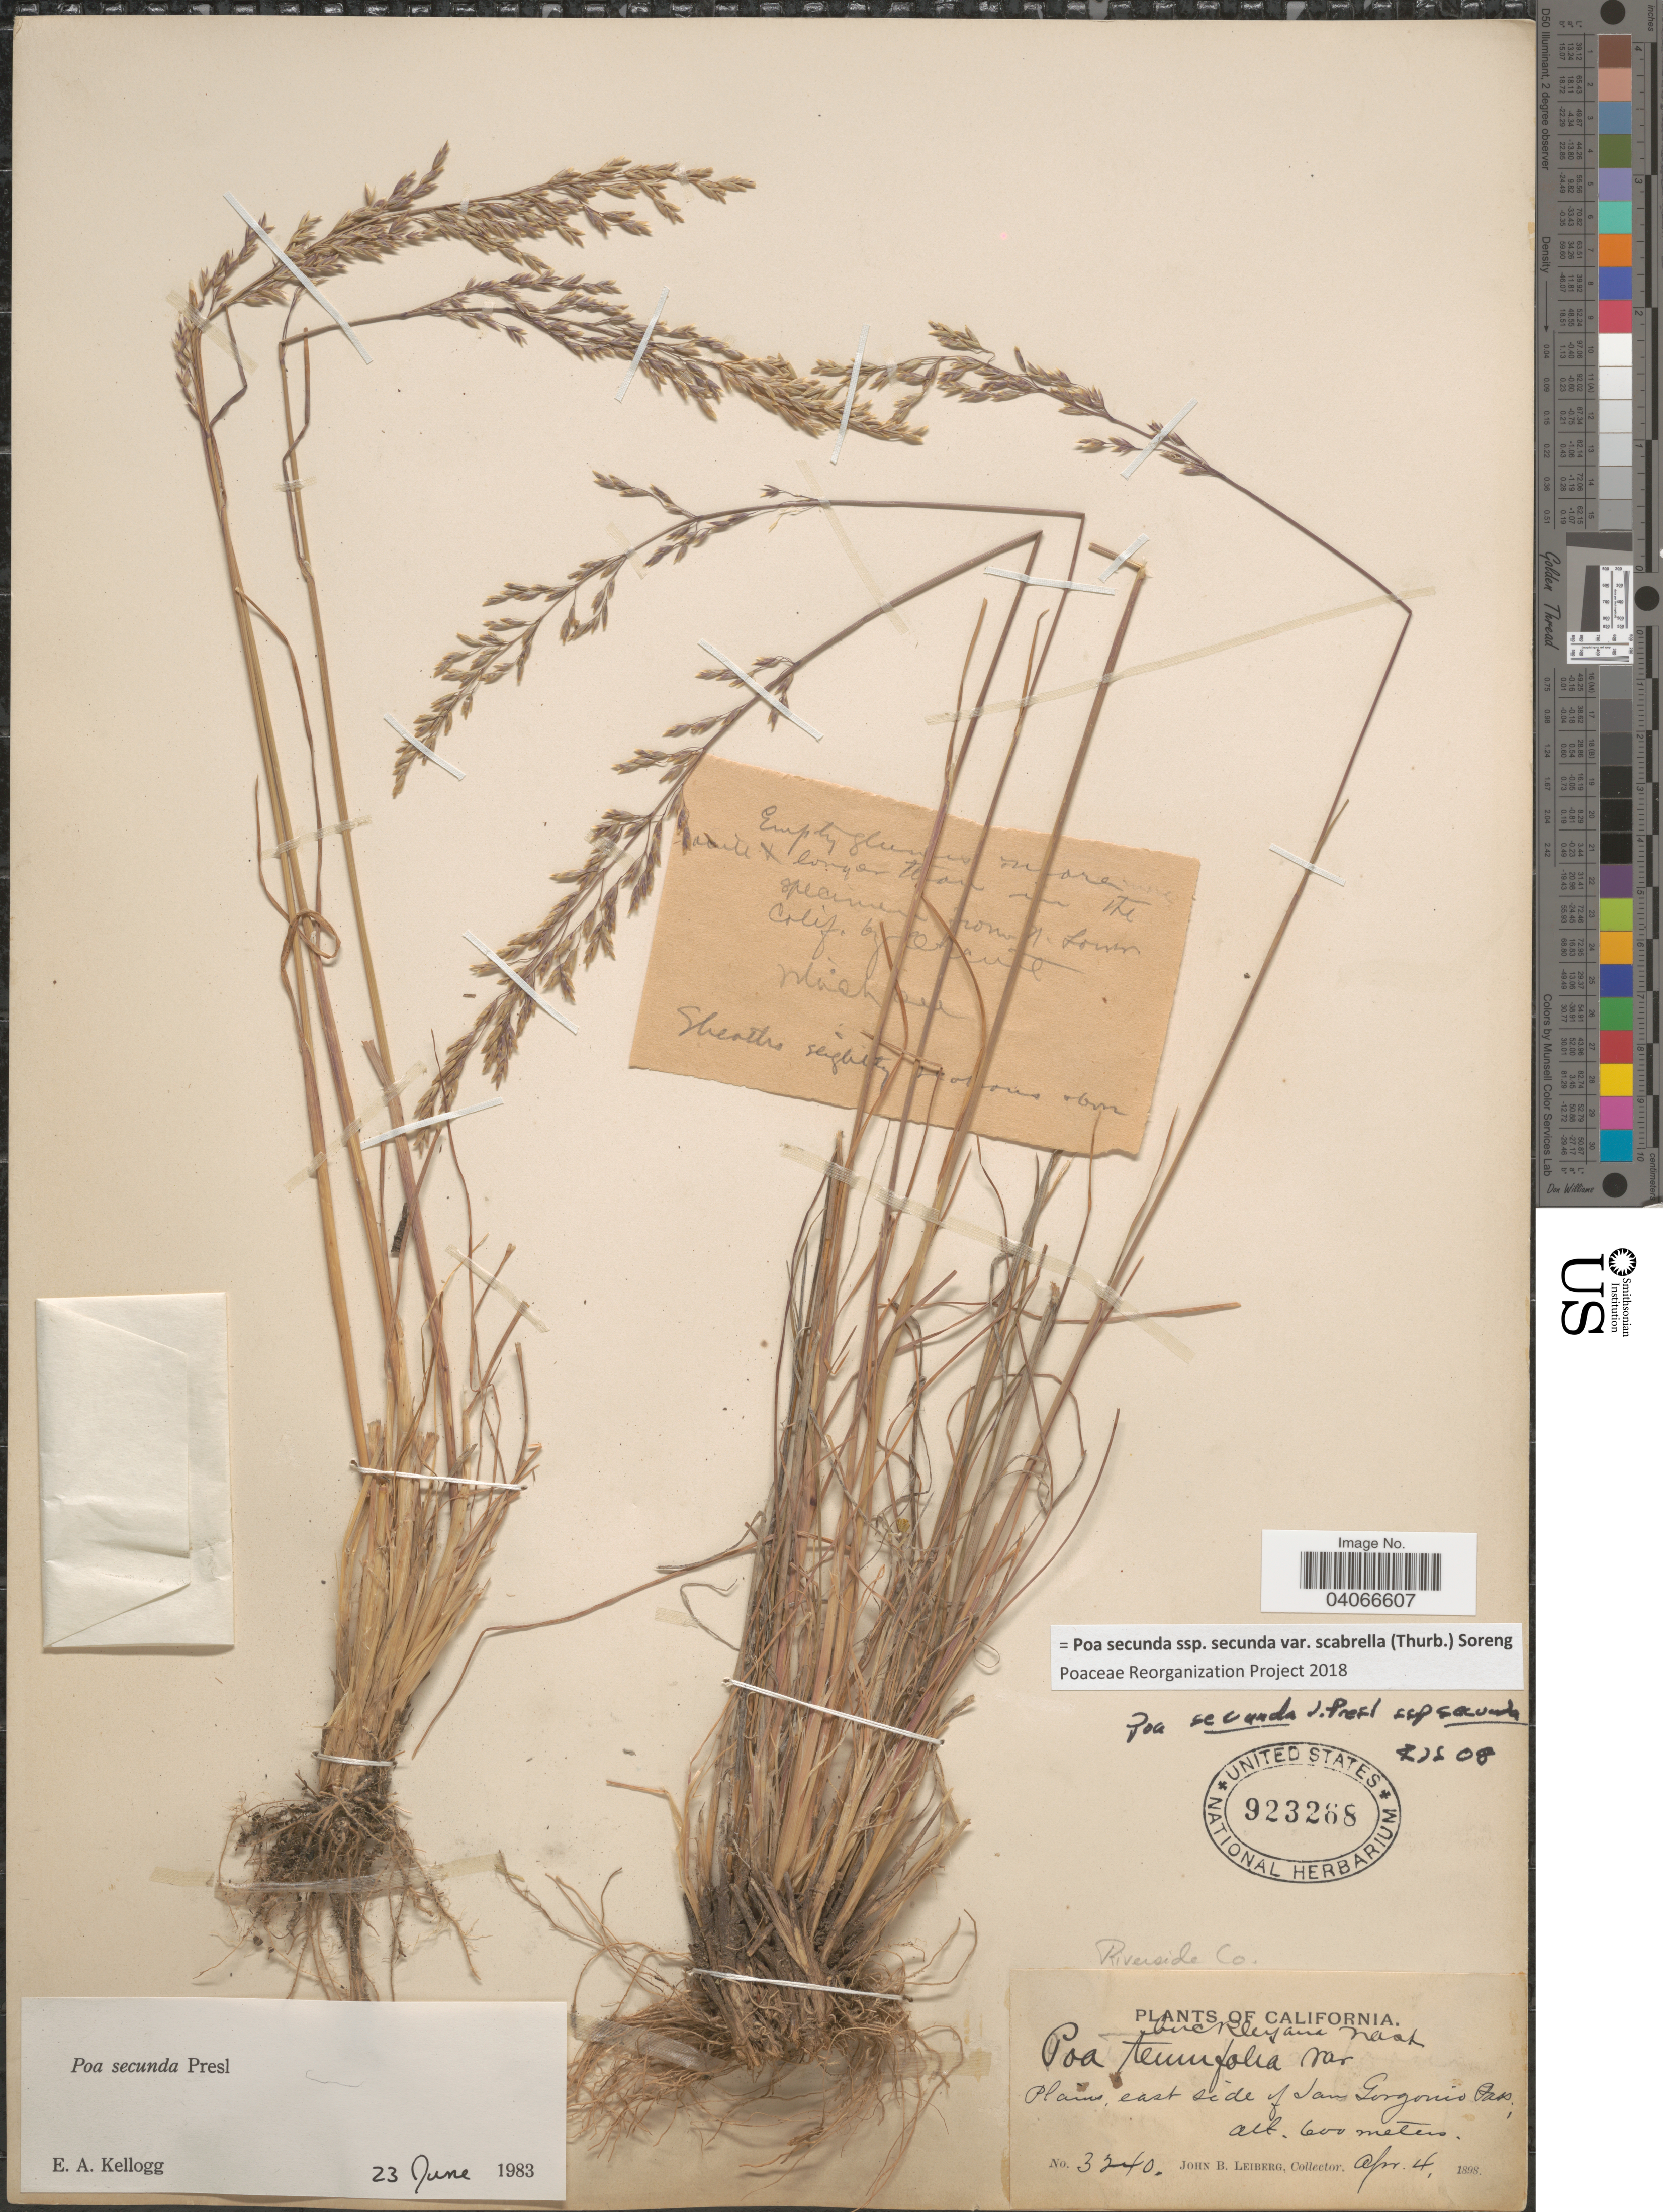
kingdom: Plantae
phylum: Tracheophyta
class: Liliopsida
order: Poales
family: Poaceae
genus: Poa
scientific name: Poa secunda subsp. secunda var. scabrella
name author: (Thurb.) Soreng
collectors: J. B. Leiberg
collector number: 3240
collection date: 1898-04-04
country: United States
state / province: California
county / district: Riverside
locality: Riverside Co. Plains east side of San Gorgonio Pass.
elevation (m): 600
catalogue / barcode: US 923268